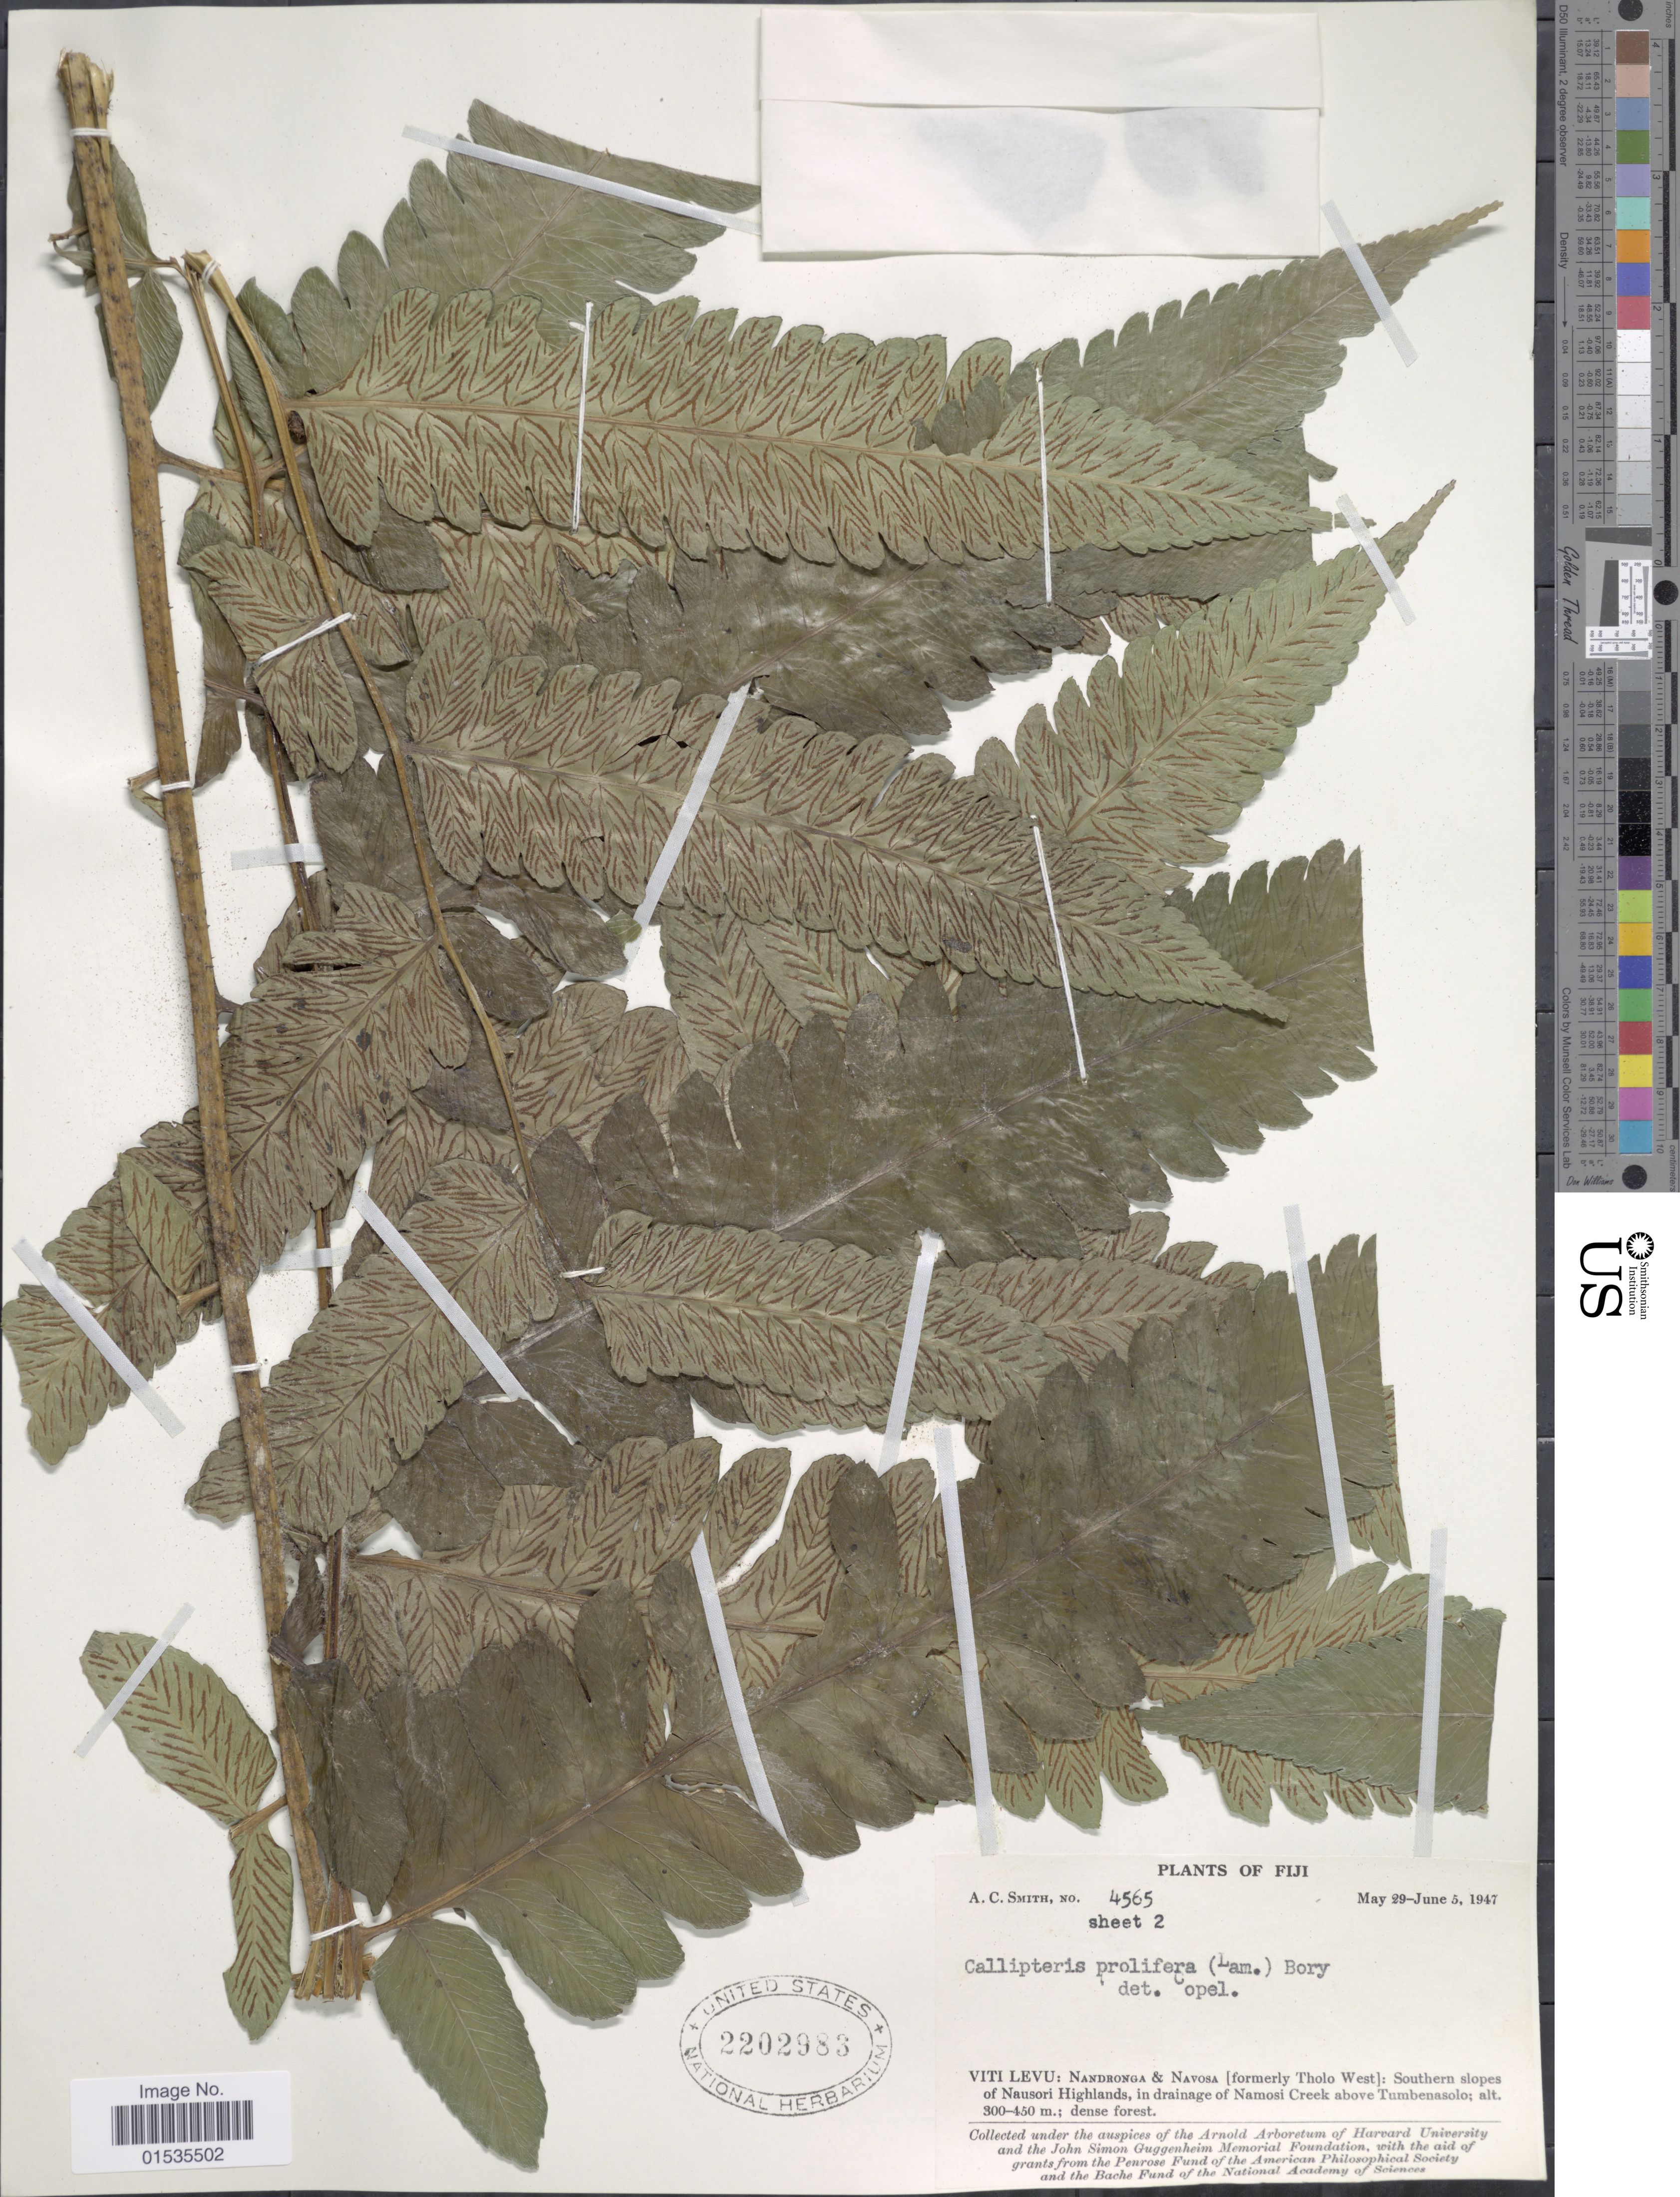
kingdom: Plantae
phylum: Tracheophyta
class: Polypodiopsida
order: Polypodiales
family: Athyriaceae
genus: Diplazium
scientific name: Diplazium proliferum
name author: (Lam.) Thouars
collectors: A. C. Smith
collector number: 4565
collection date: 1947-05-29/1947-06-05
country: Fiji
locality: Vti Levu: Nandronga & Navosa [formerly Tholo West]: Southern slopes of Nausori Highlands, in drainage of Namosi Creek above Tumbenasolo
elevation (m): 300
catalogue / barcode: US 2202983